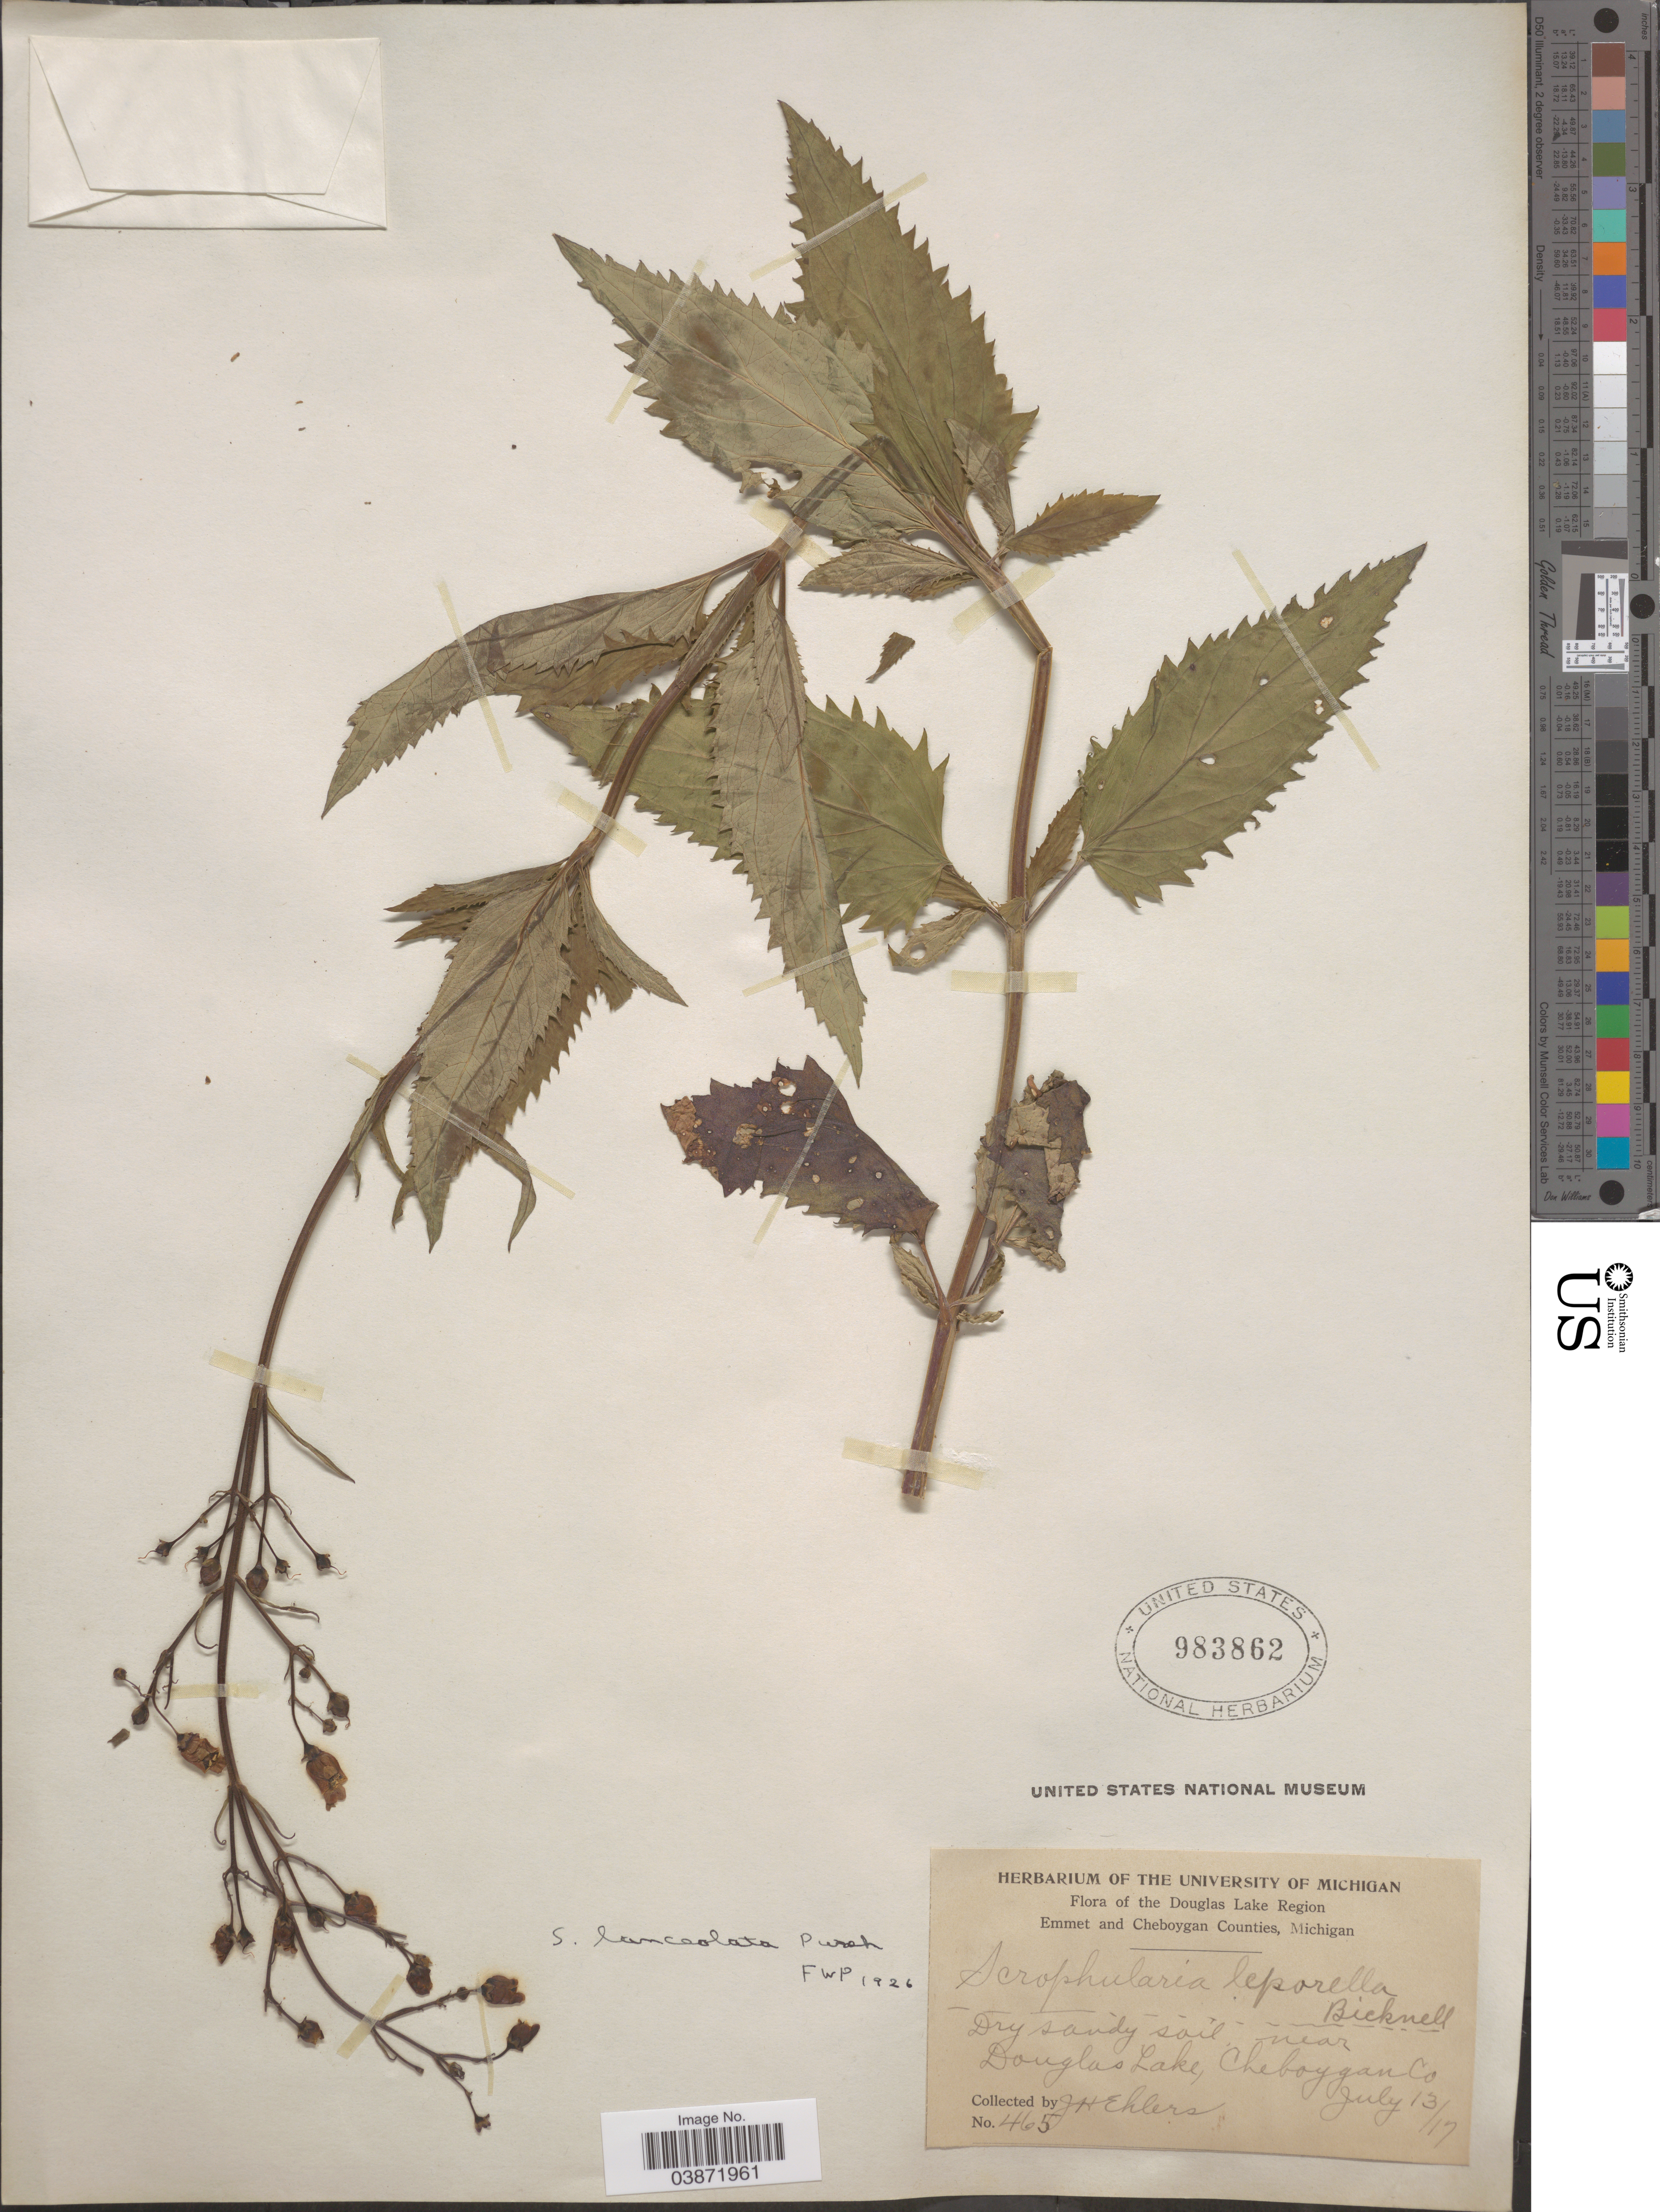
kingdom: Plantae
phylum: Tracheophyta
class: Magnoliopsida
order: Lamiales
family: Scrophulariaceae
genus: Scrophularia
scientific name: Scrophularia lanceolata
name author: Pursh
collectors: J. H. Ehlers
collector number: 465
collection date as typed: Transcribed d/m/y: 13/7/17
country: United States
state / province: Michigan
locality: The Douglas Lake Region. Douglas Lake, Cheboygan Co.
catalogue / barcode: US 983862